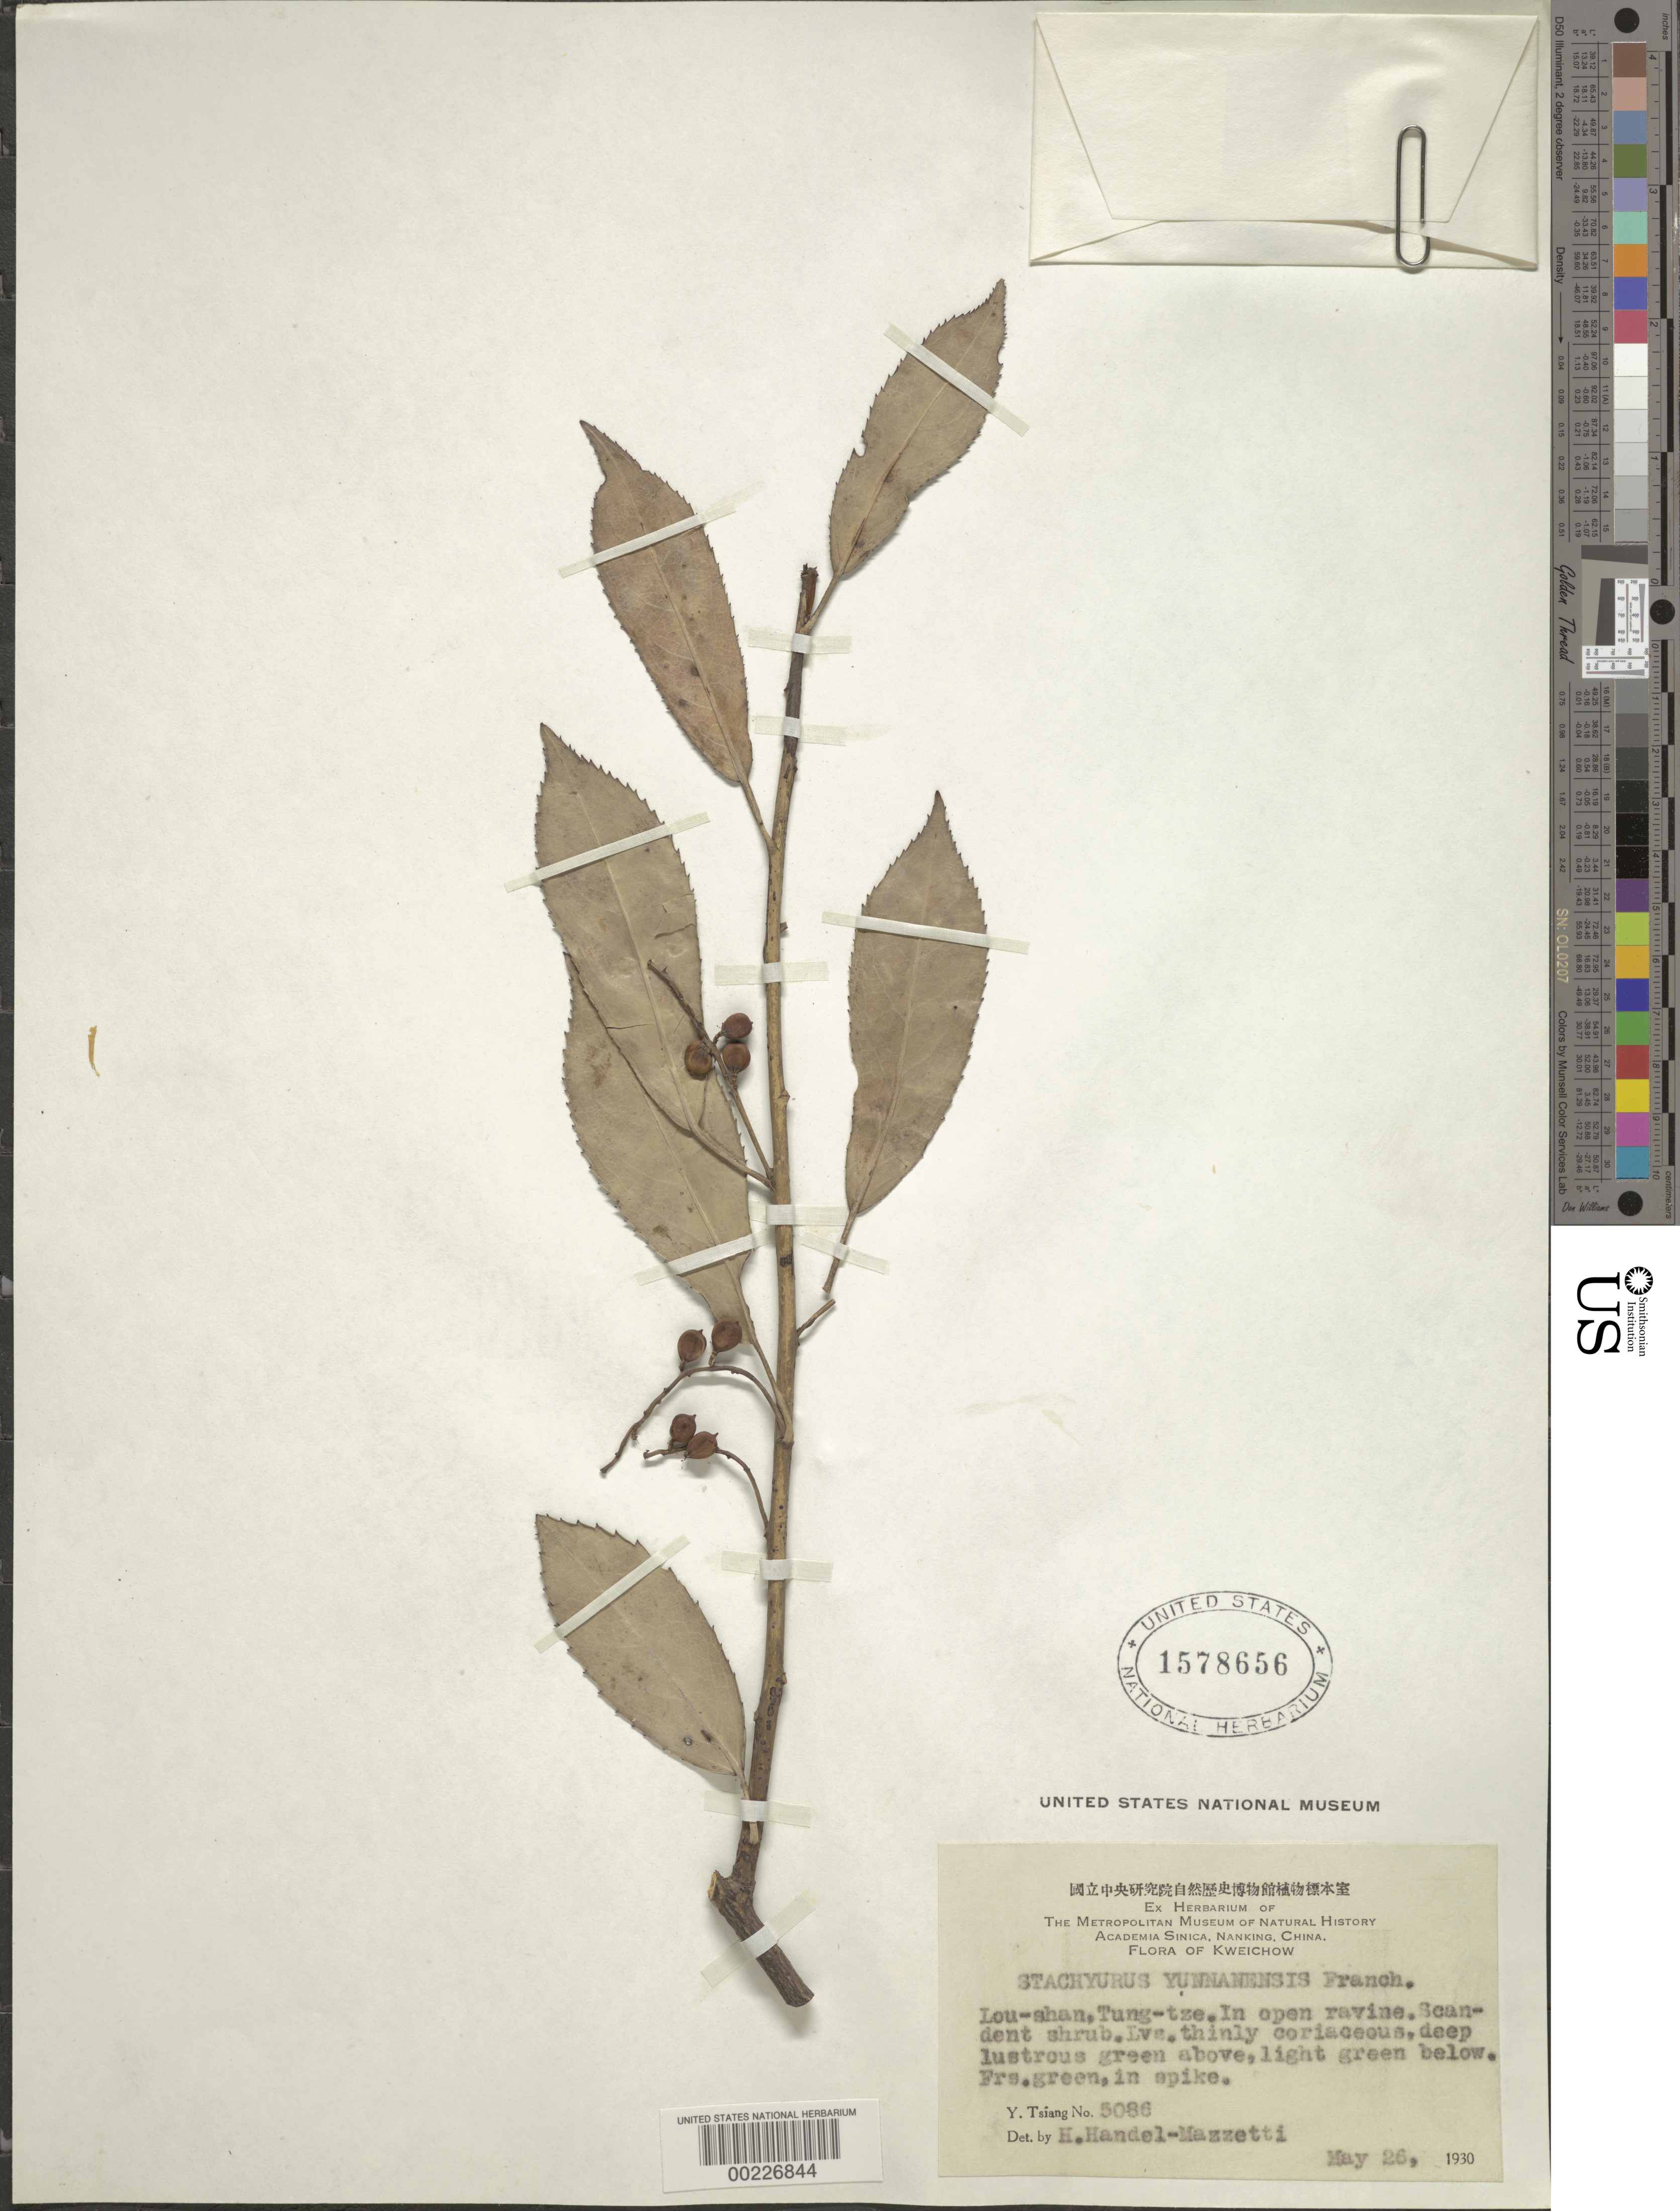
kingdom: Plantae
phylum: Tracheophyta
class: Magnoliopsida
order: Crossosomatales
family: Stachyuraceae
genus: Stachyurus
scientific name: Stachyurus yunnanensis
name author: Franch.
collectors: Y. Tsiang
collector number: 5086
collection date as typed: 26 May 1930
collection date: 1930-05-26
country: China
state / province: Guizhou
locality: Lou-shan, tung-tze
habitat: In open ravine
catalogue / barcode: US 1578656